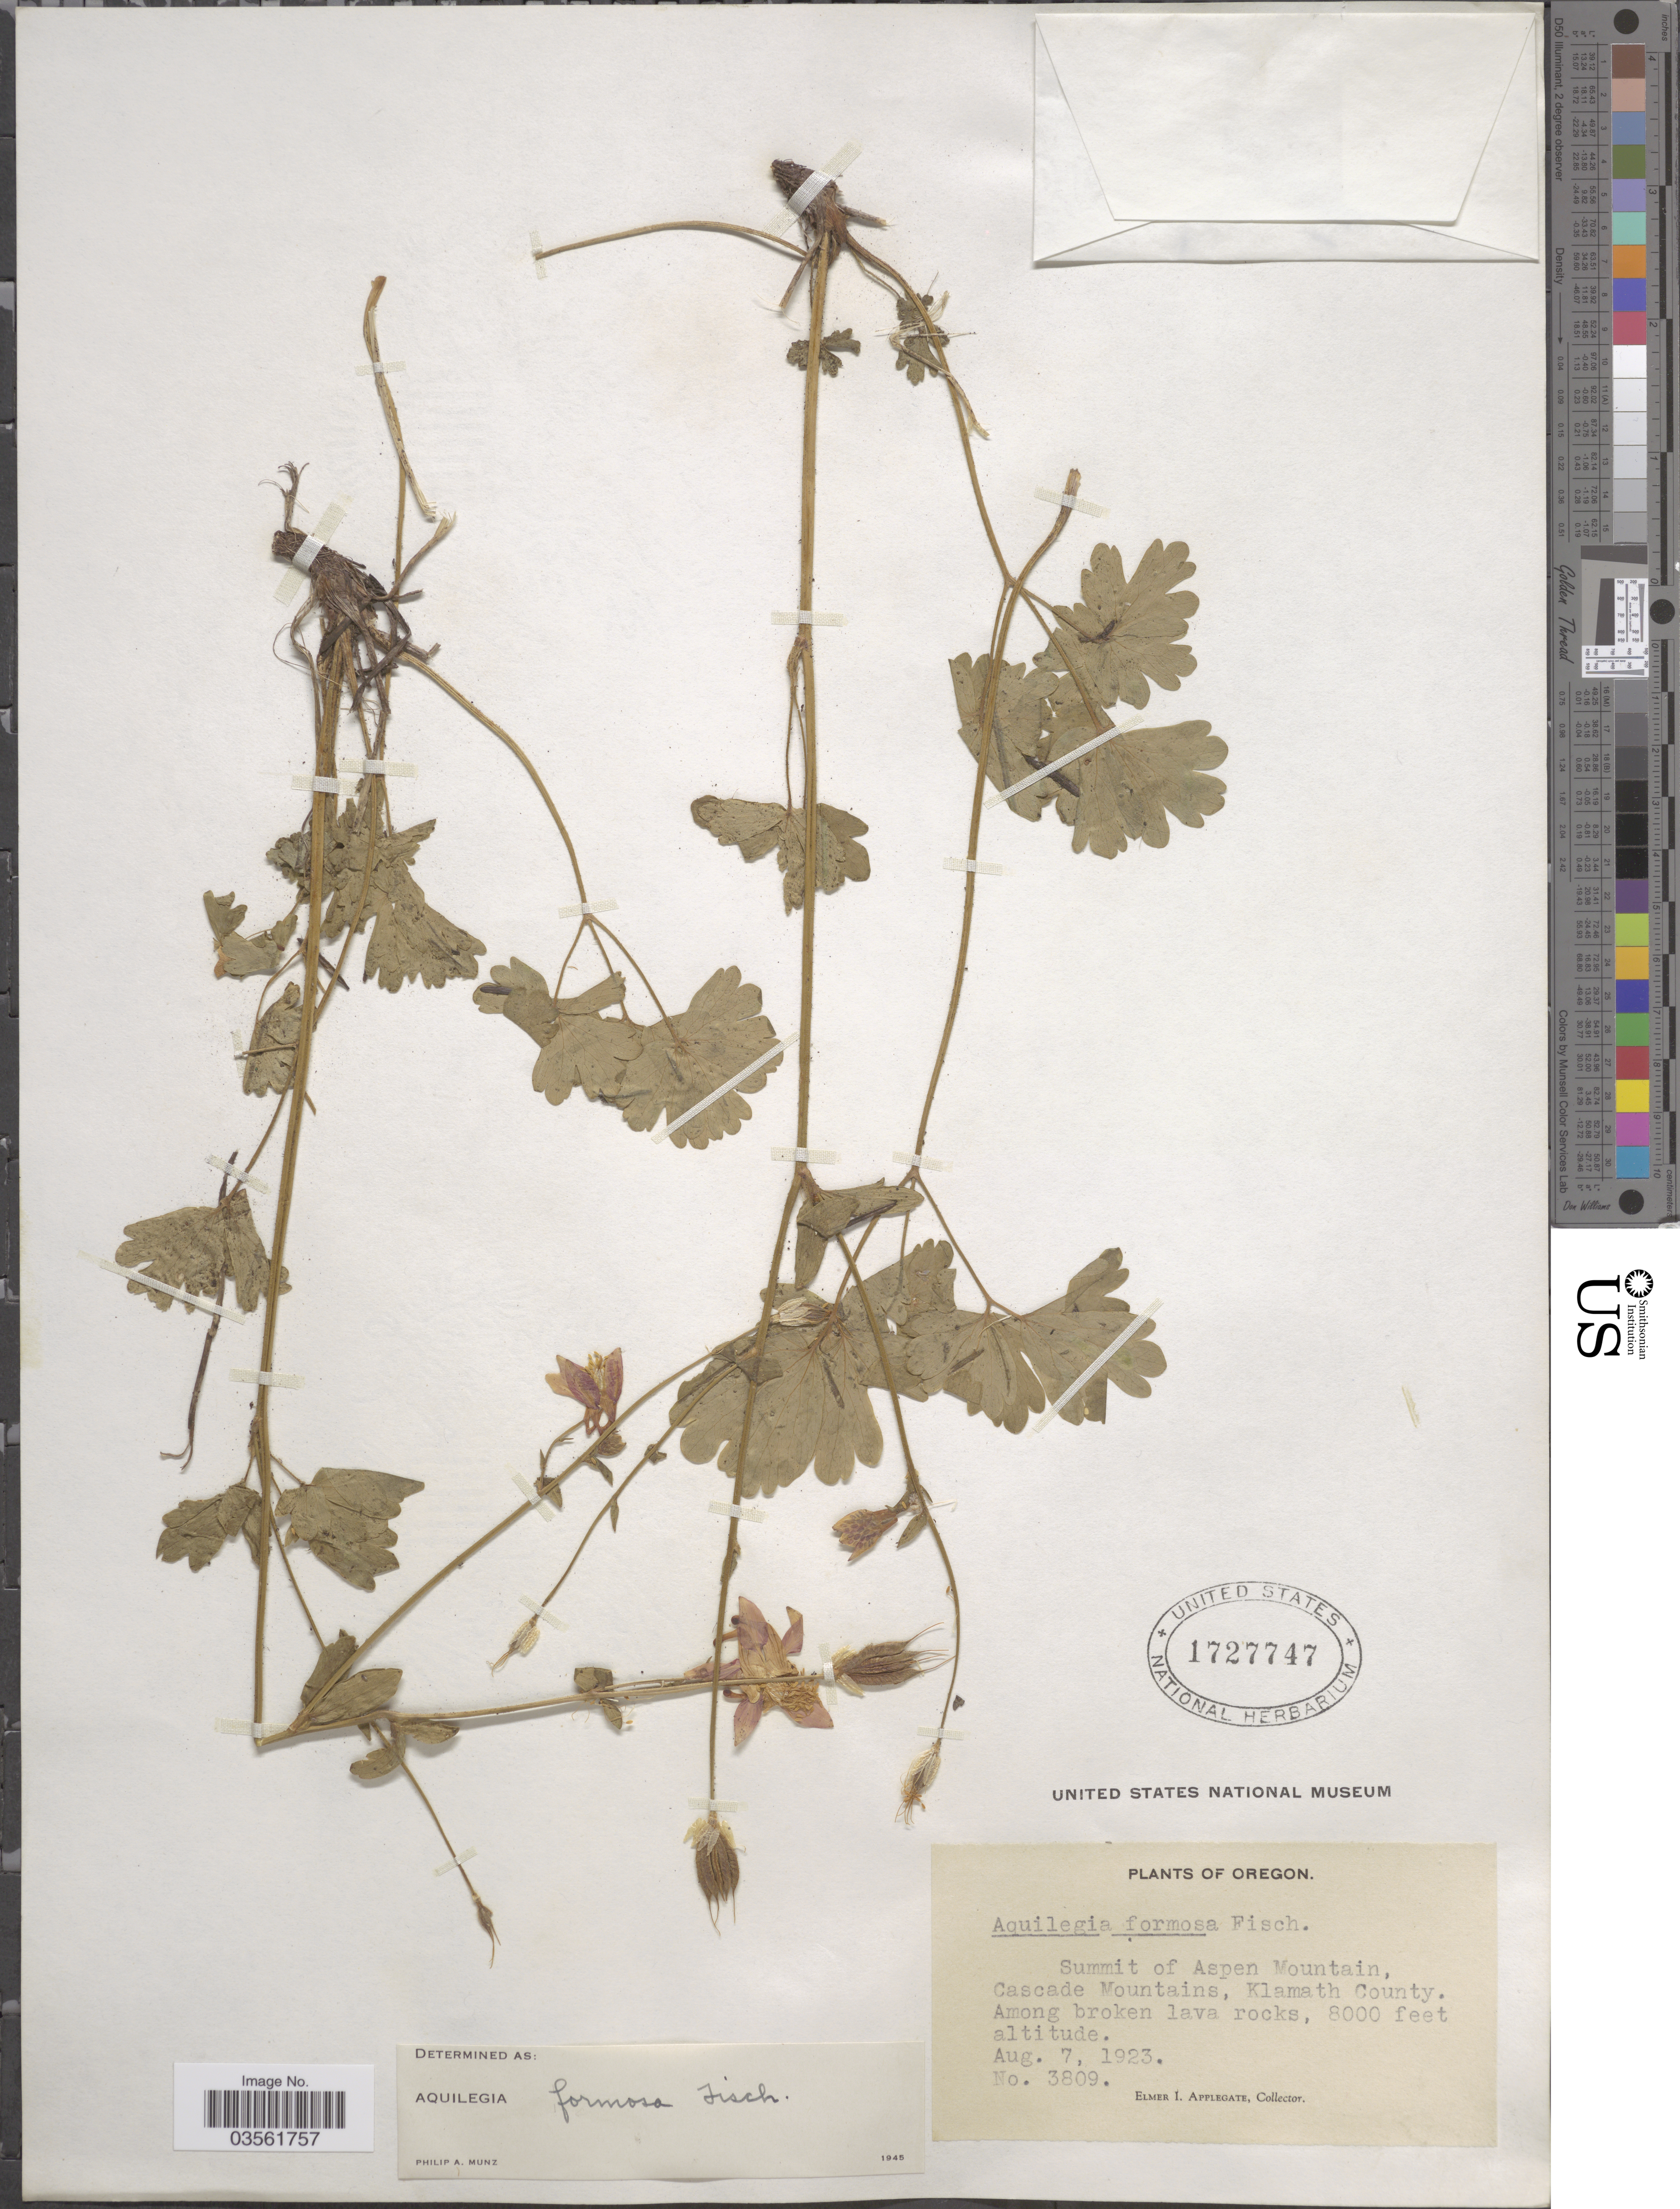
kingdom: Plantae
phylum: Tracheophyta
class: Magnoliopsida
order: Ranunculales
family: Ranunculaceae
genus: Aquilegia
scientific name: Aquilegia formosa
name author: Fisch. ex DC.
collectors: E. I. Applegate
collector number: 3809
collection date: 1923-08-07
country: United States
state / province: Oregon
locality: Summit of Aspen Mountain, Cascade Mountains, Klamath County.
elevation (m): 2438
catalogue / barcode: US 1727747